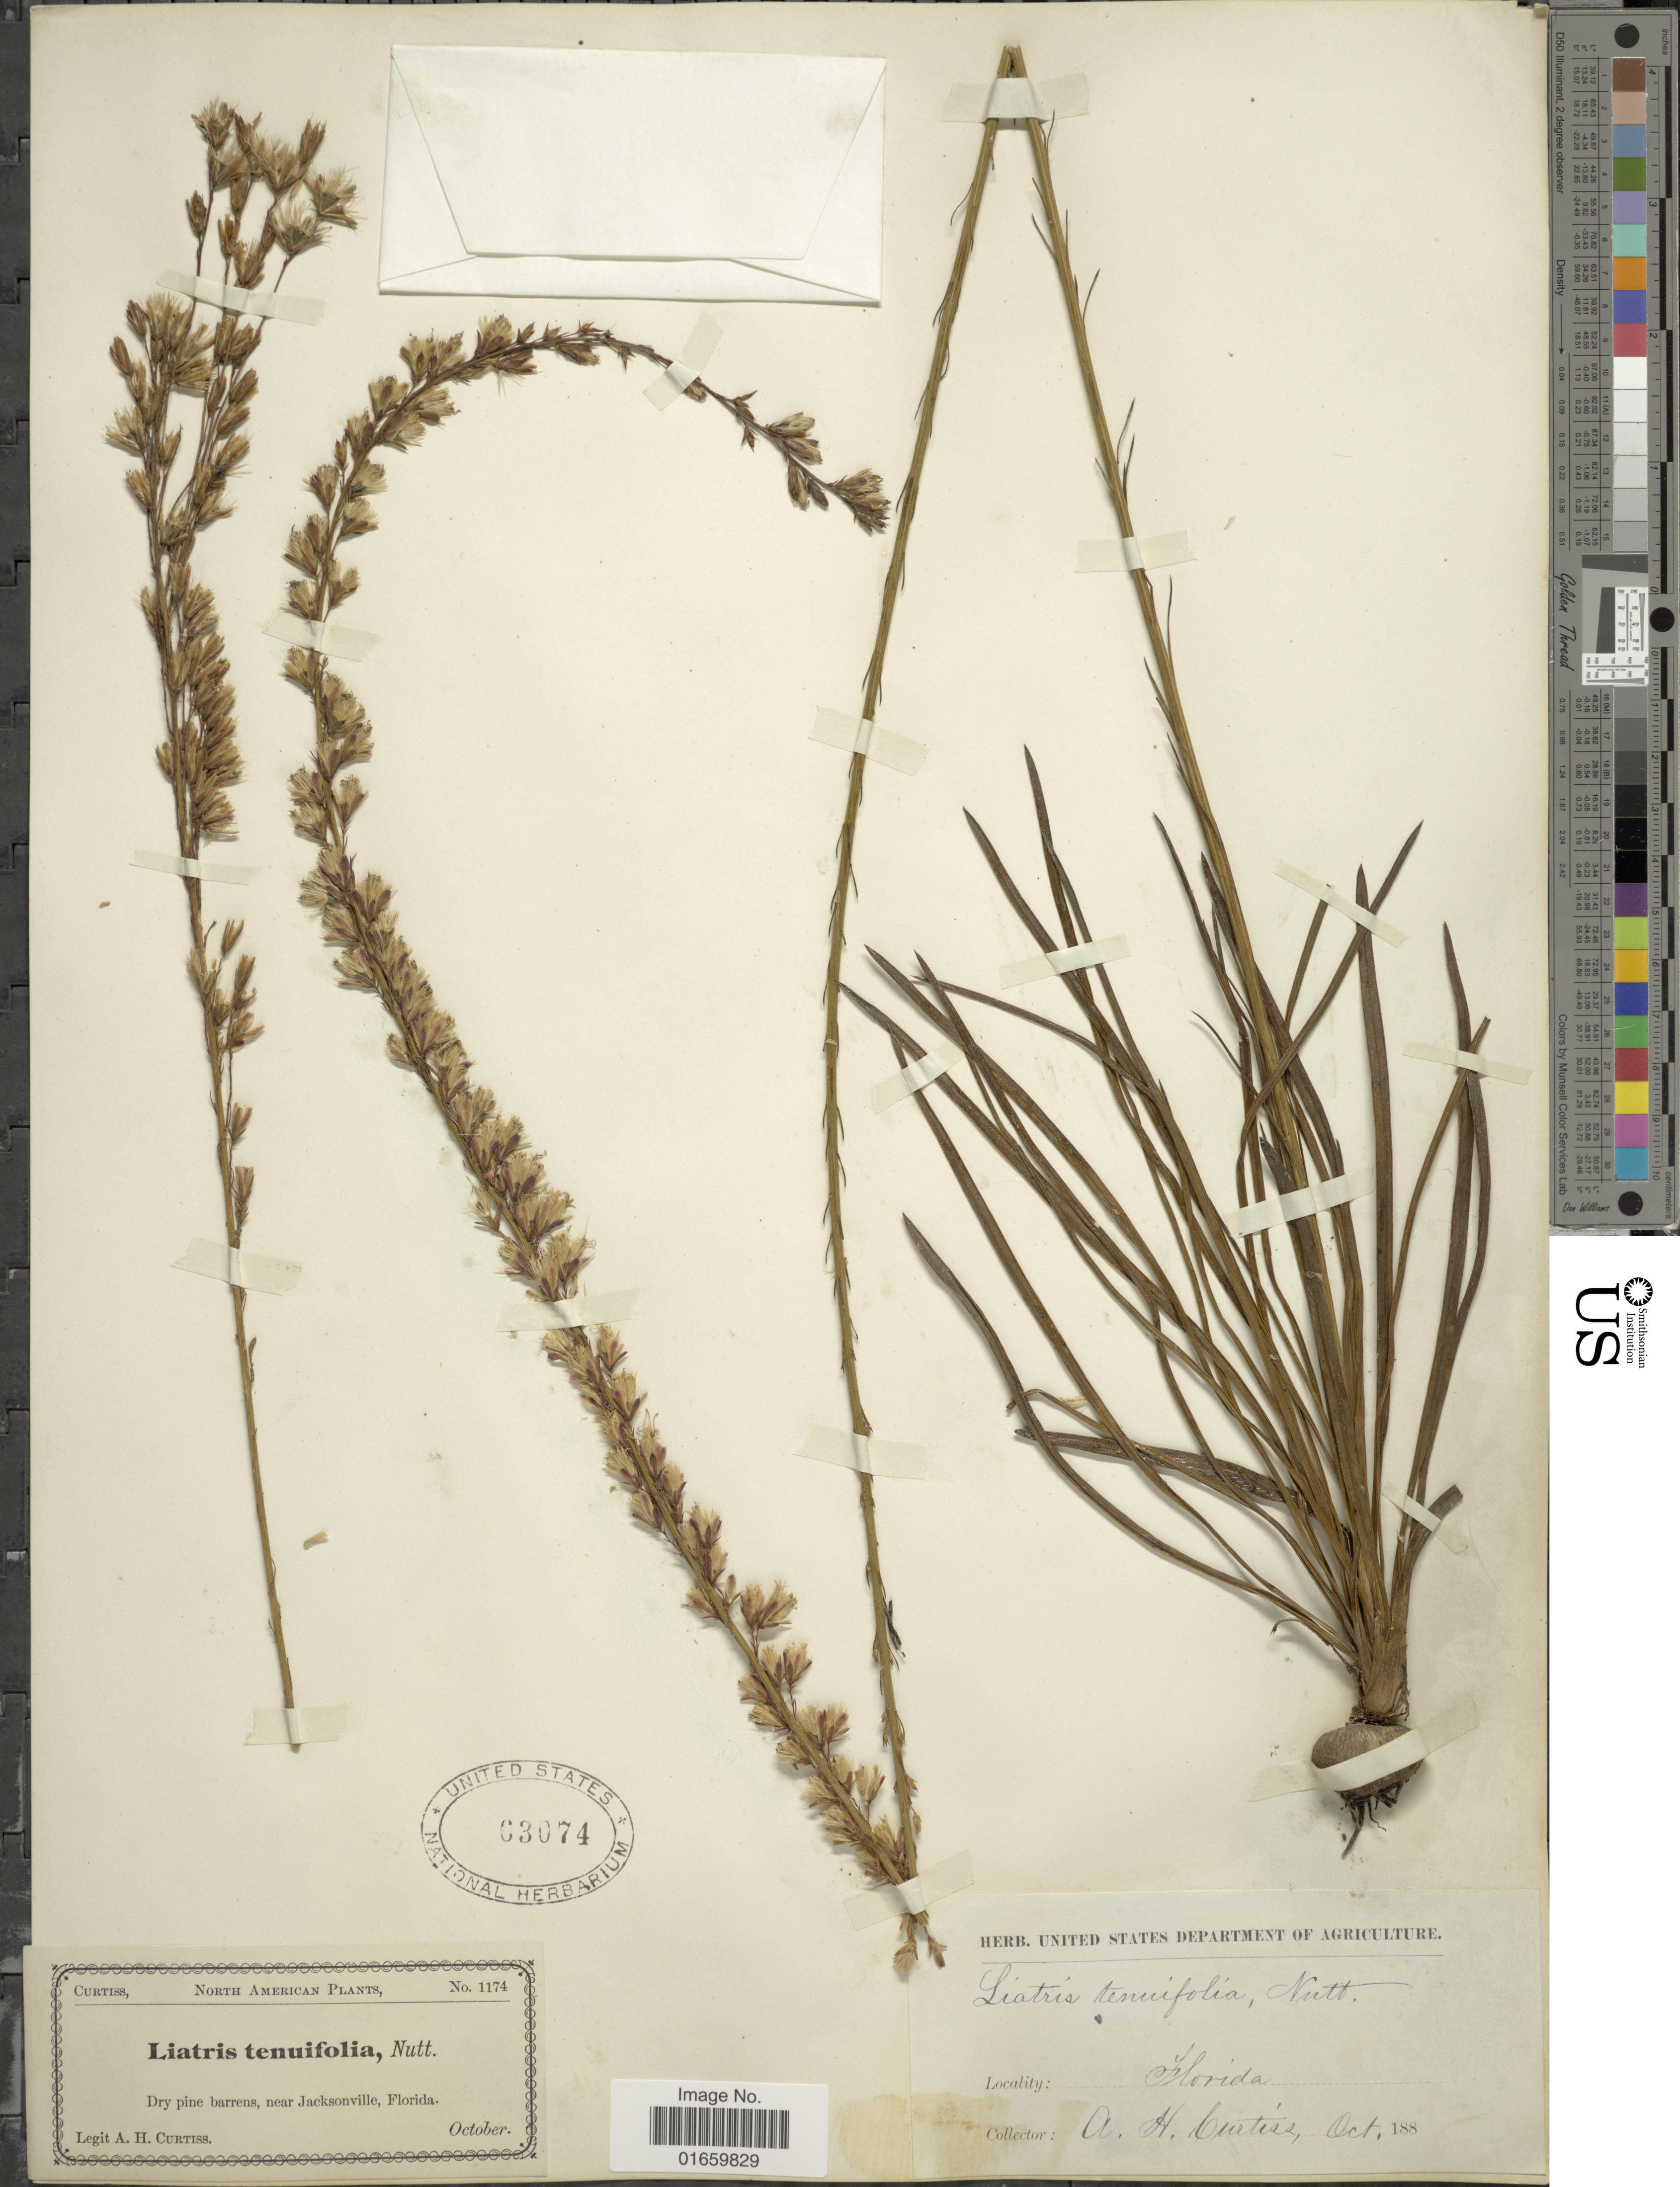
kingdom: Plantae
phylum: Tracheophyta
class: Magnoliopsida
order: Asterales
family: Asteraceae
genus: Liatris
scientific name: Liatris tenuifolia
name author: Nutt.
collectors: A. H. Curtiss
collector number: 1174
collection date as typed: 188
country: United States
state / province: Florida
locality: Near Jacksonville, Florida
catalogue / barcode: US 63074